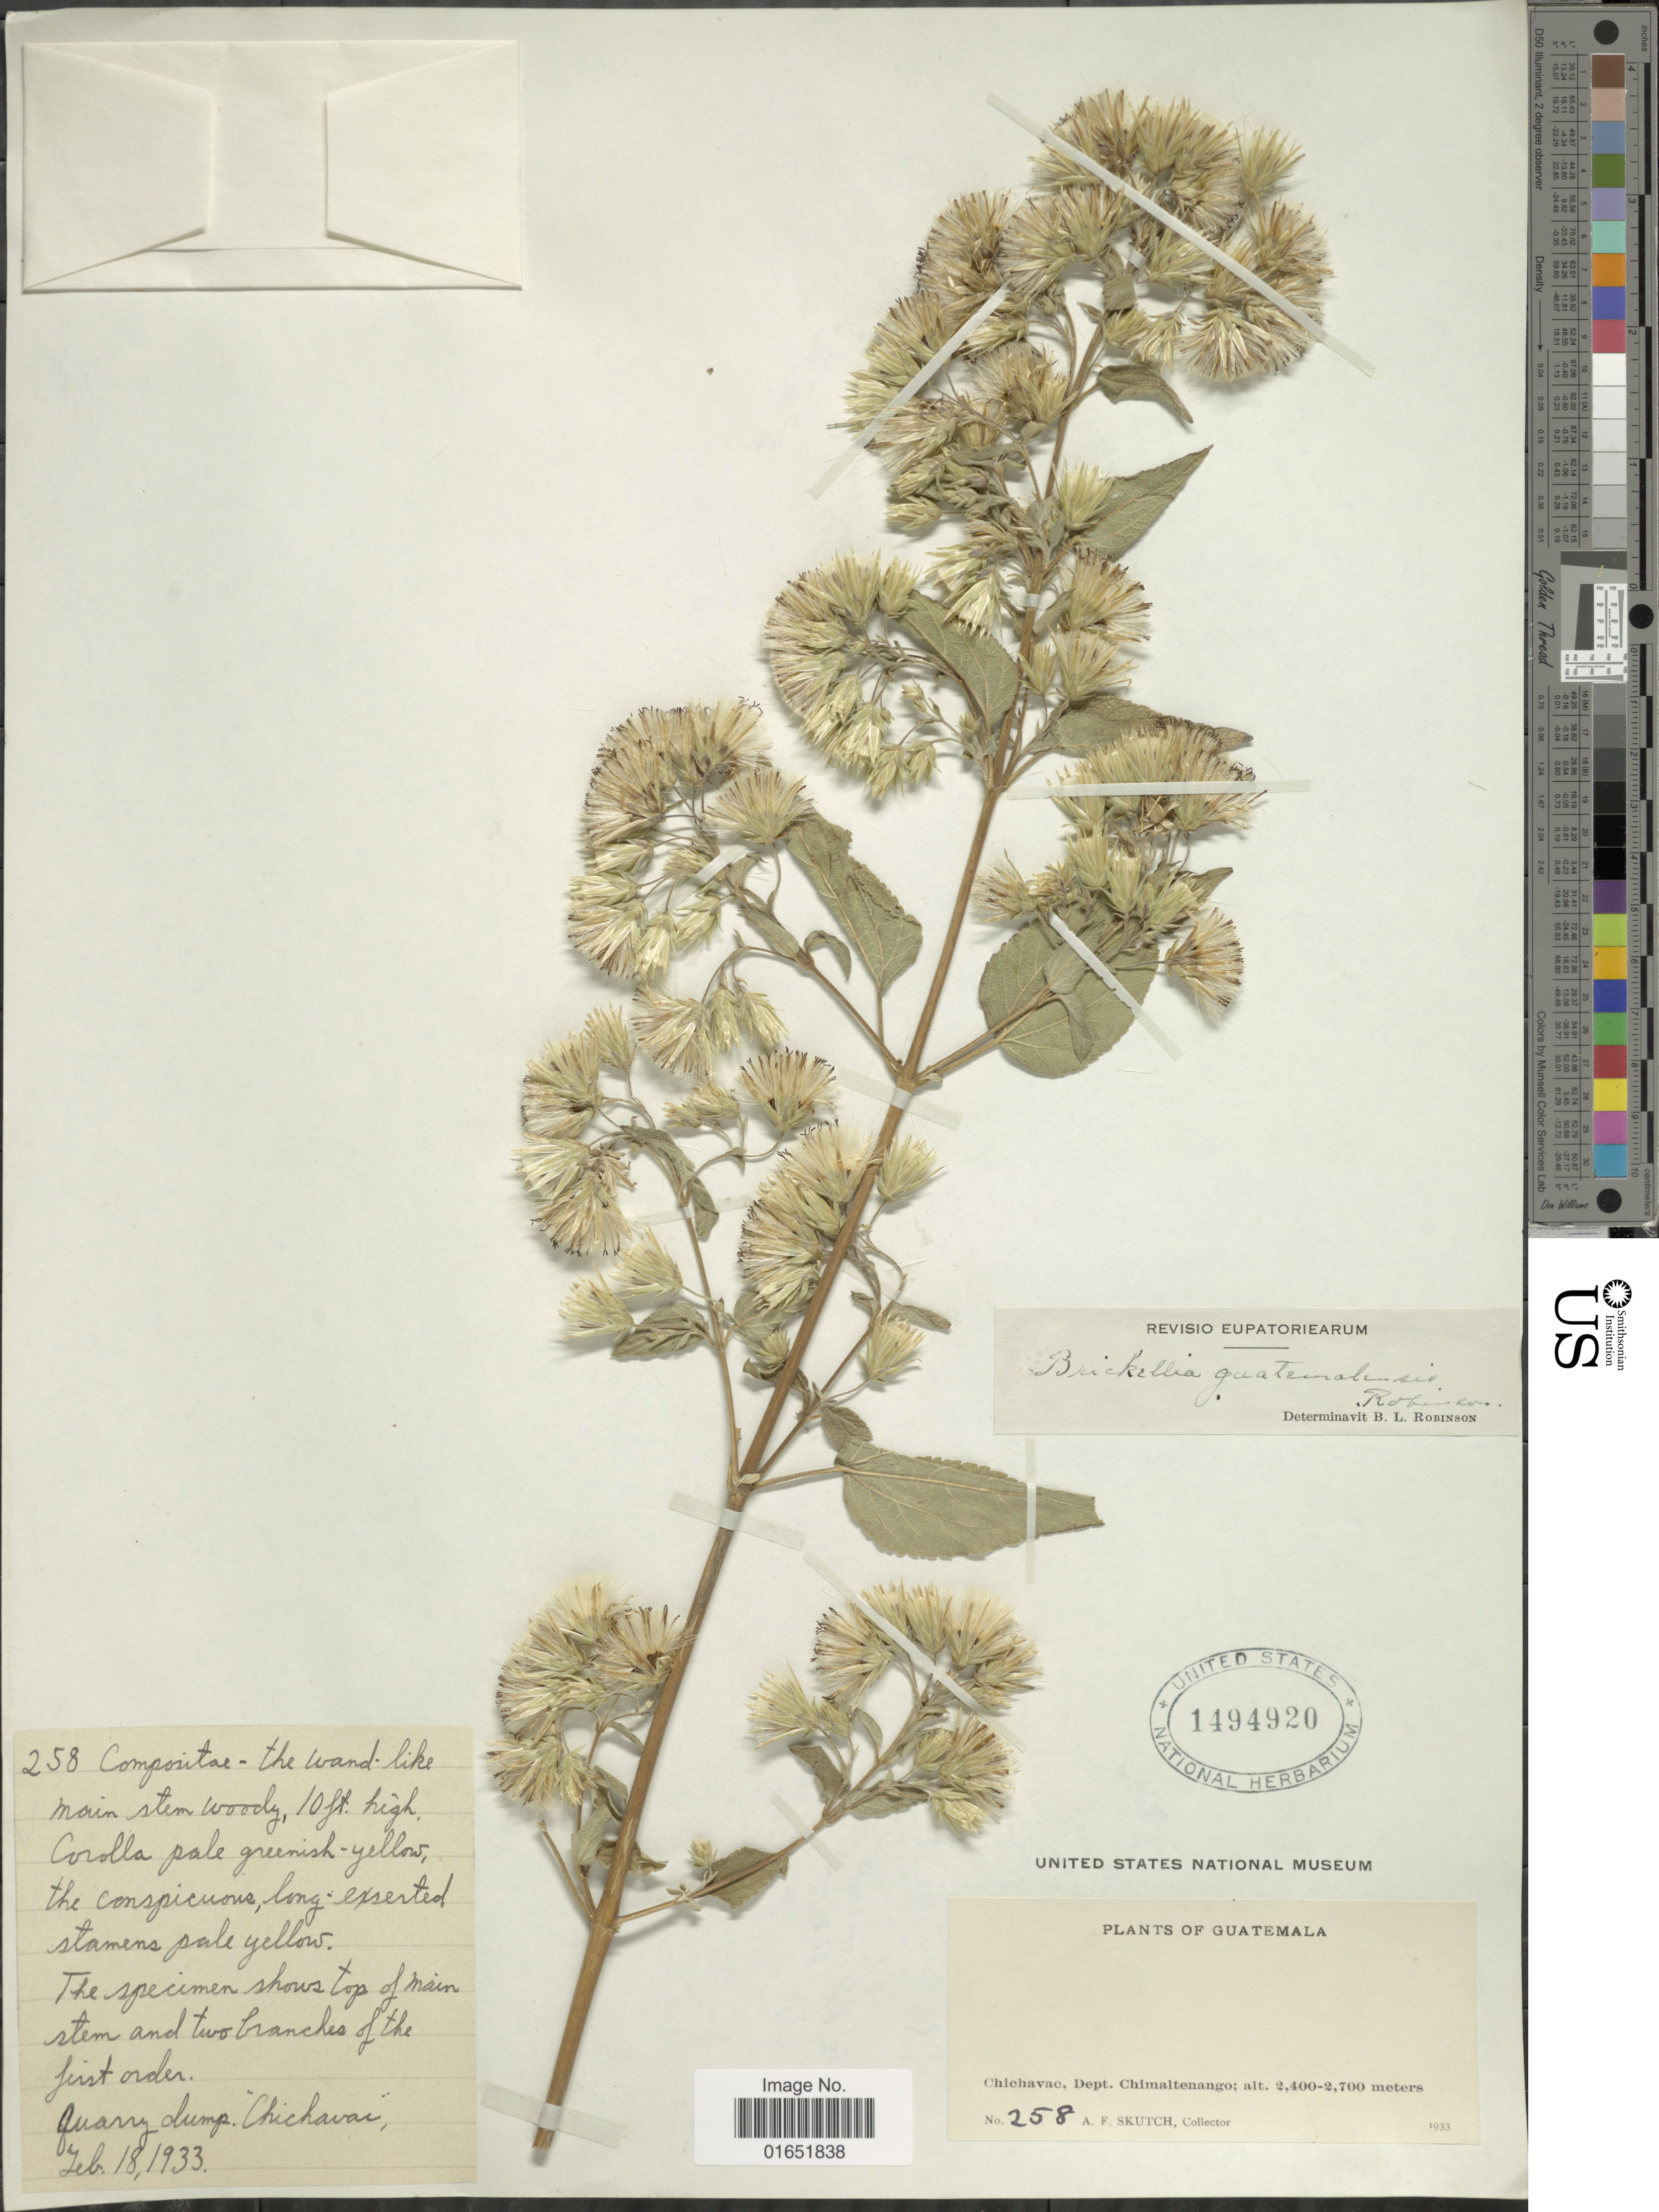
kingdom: Plantae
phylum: Tracheophyta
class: Magnoliopsida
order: Asterales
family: Asteraceae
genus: Brickellia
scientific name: Brickellia guatemalensis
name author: B.L. Rob.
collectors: A. F. Skutch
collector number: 258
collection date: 1933-02-18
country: Guatemala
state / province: Chimaltenango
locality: Chichavac, Dept. Chimaltenango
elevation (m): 2400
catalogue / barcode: US 1494920